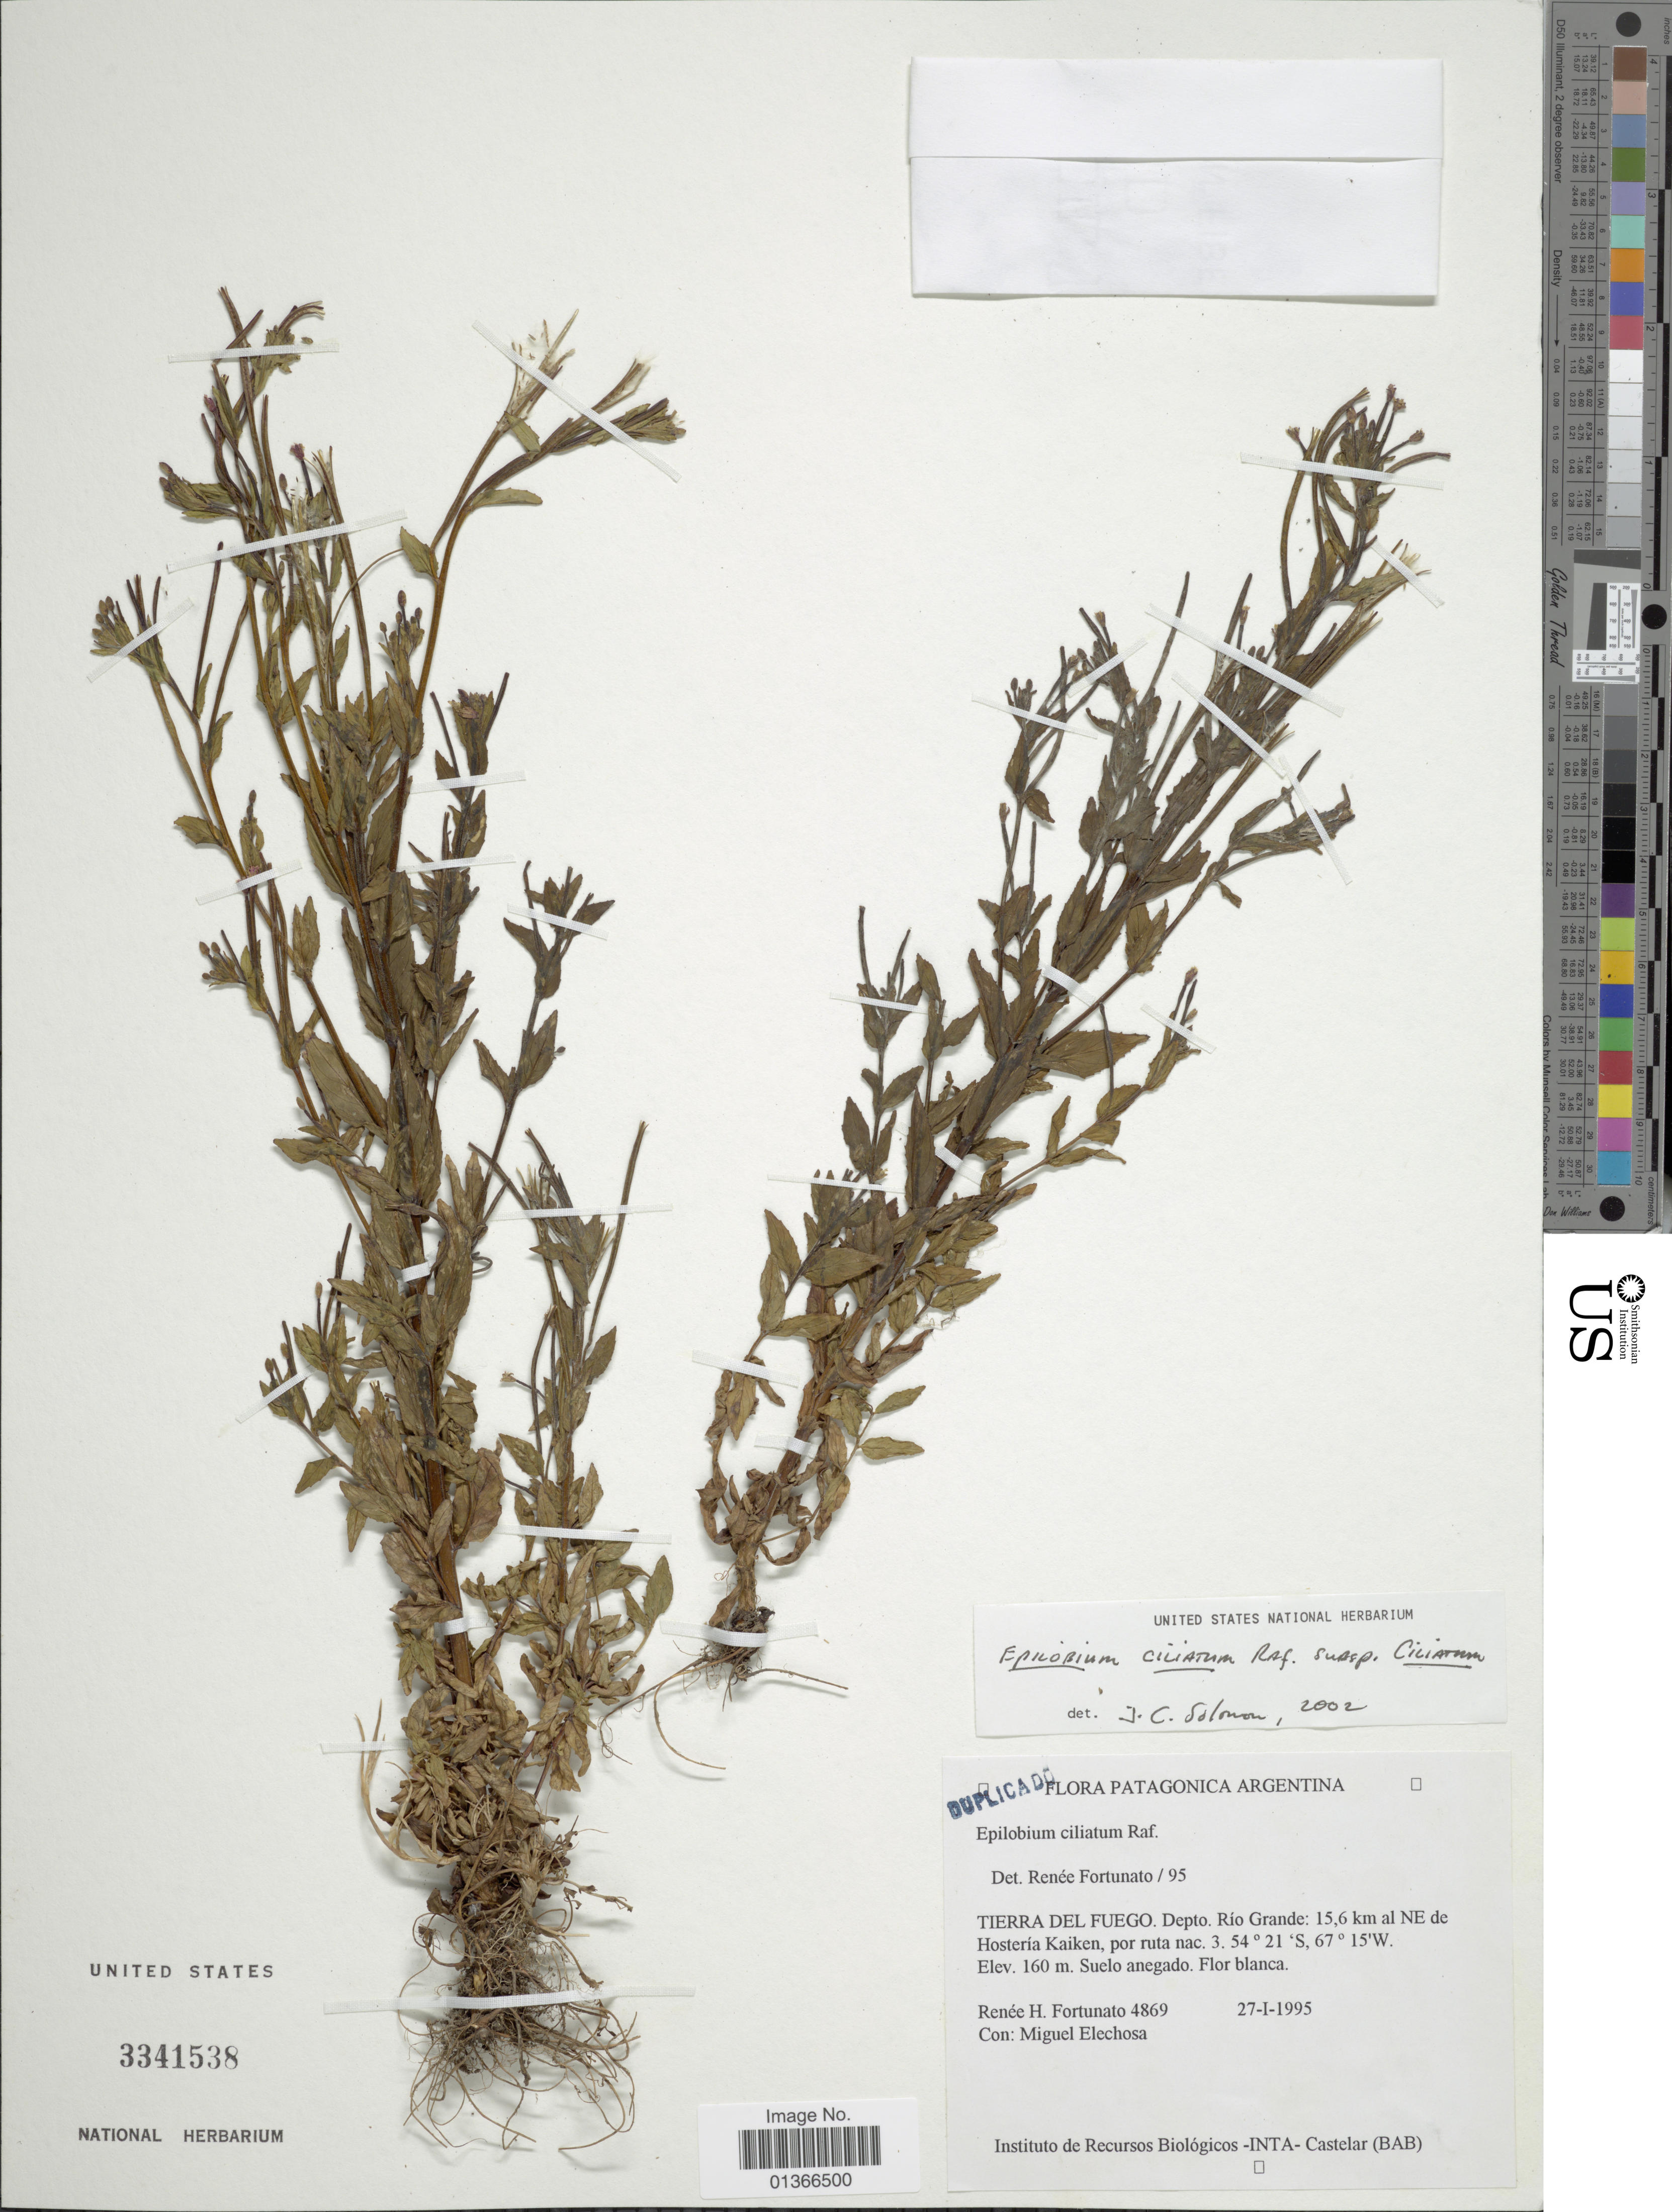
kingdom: Plantae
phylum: Tracheophyta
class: Magnoliopsida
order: Myrtales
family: Onagraceae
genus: Epilobium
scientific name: Epilobium ciliatum subsp. ciliatum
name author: Raf.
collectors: R. H. Fortunato & M. Elechosa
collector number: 4869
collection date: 1995-01-27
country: Argentina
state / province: Tierra del Fuego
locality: Depto. Río GrandeP: 15,6 km al NE de Hostería Kaiken.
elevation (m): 160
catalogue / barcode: US 3341538